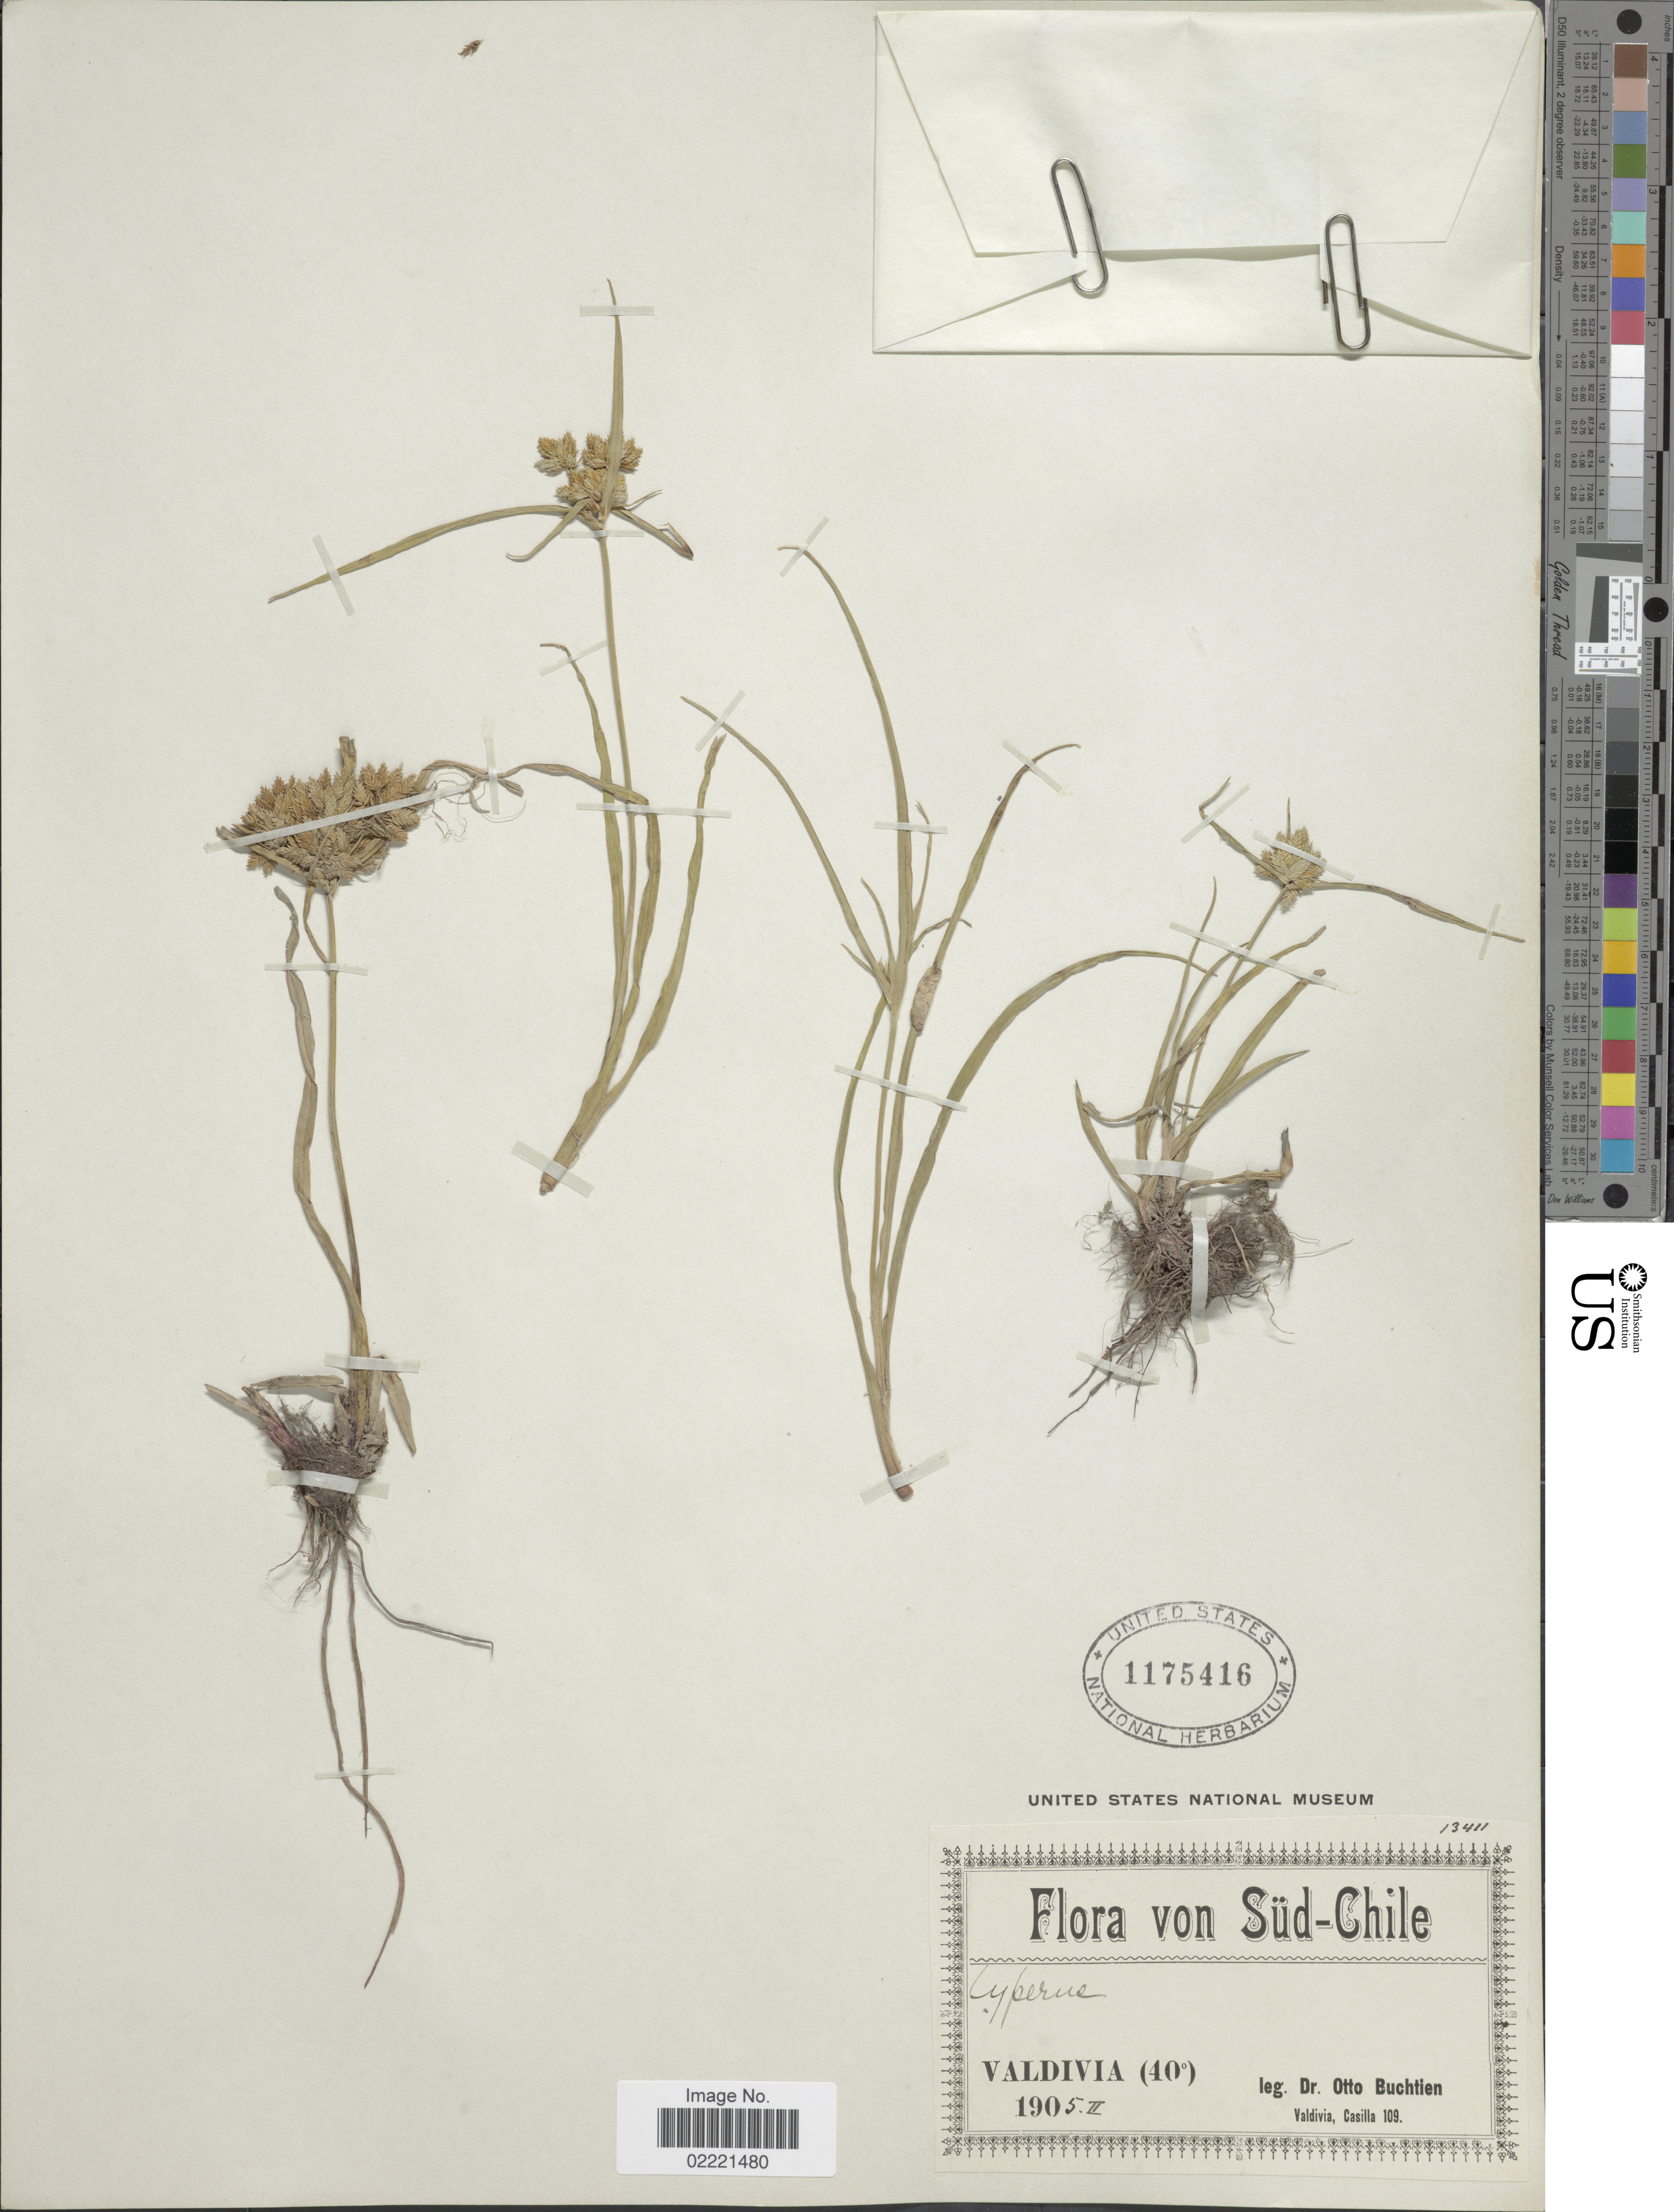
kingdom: Plantae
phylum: Tracheophyta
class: Liliopsida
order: Poales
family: Cyperaceae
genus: Cyperus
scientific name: Cyperus eragrostis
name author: Lam.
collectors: O. Buchtien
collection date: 1905-02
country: Chile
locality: Sud-Chile, Valdivia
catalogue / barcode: US 1175416